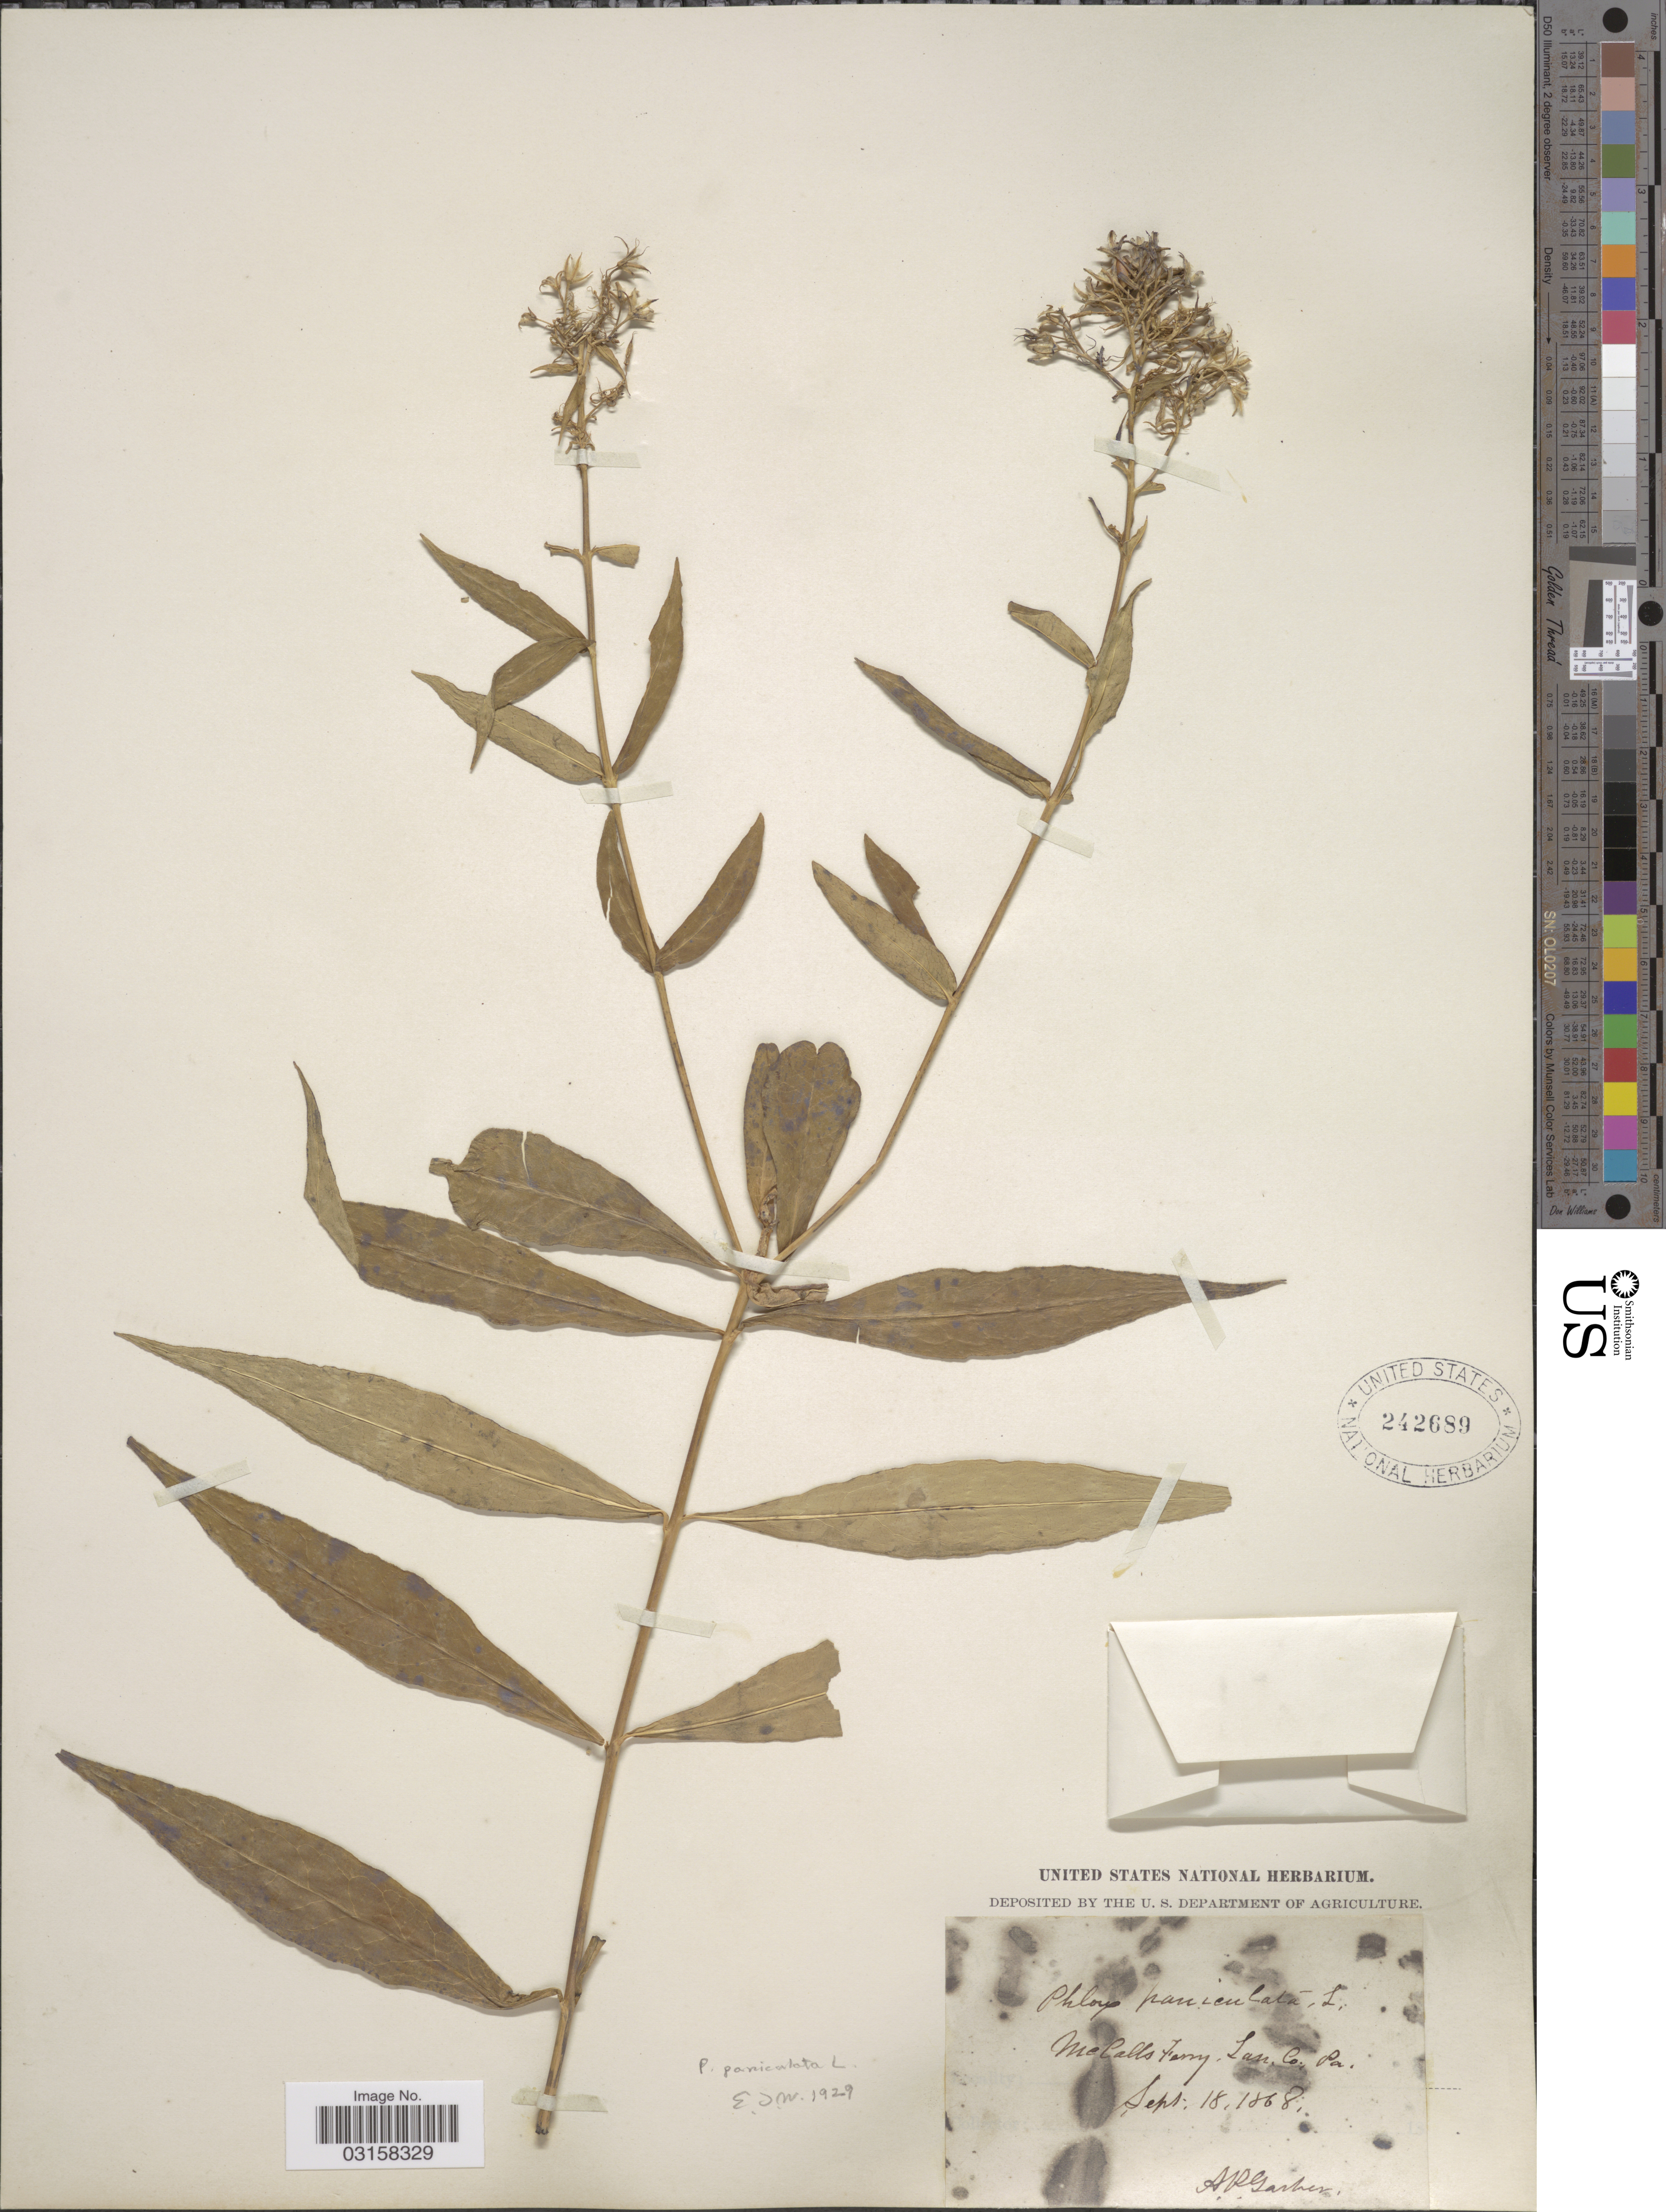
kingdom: Plantae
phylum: Tracheophyta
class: Magnoliopsida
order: Ericales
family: Polemoniaceae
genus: Phlox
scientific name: Phlox paniculata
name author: L.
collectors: A. P. Garber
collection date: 1868-09-18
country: United States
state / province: Pennsylvania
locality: McCalls Ferry, Lan Co., Pa.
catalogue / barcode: US 242689